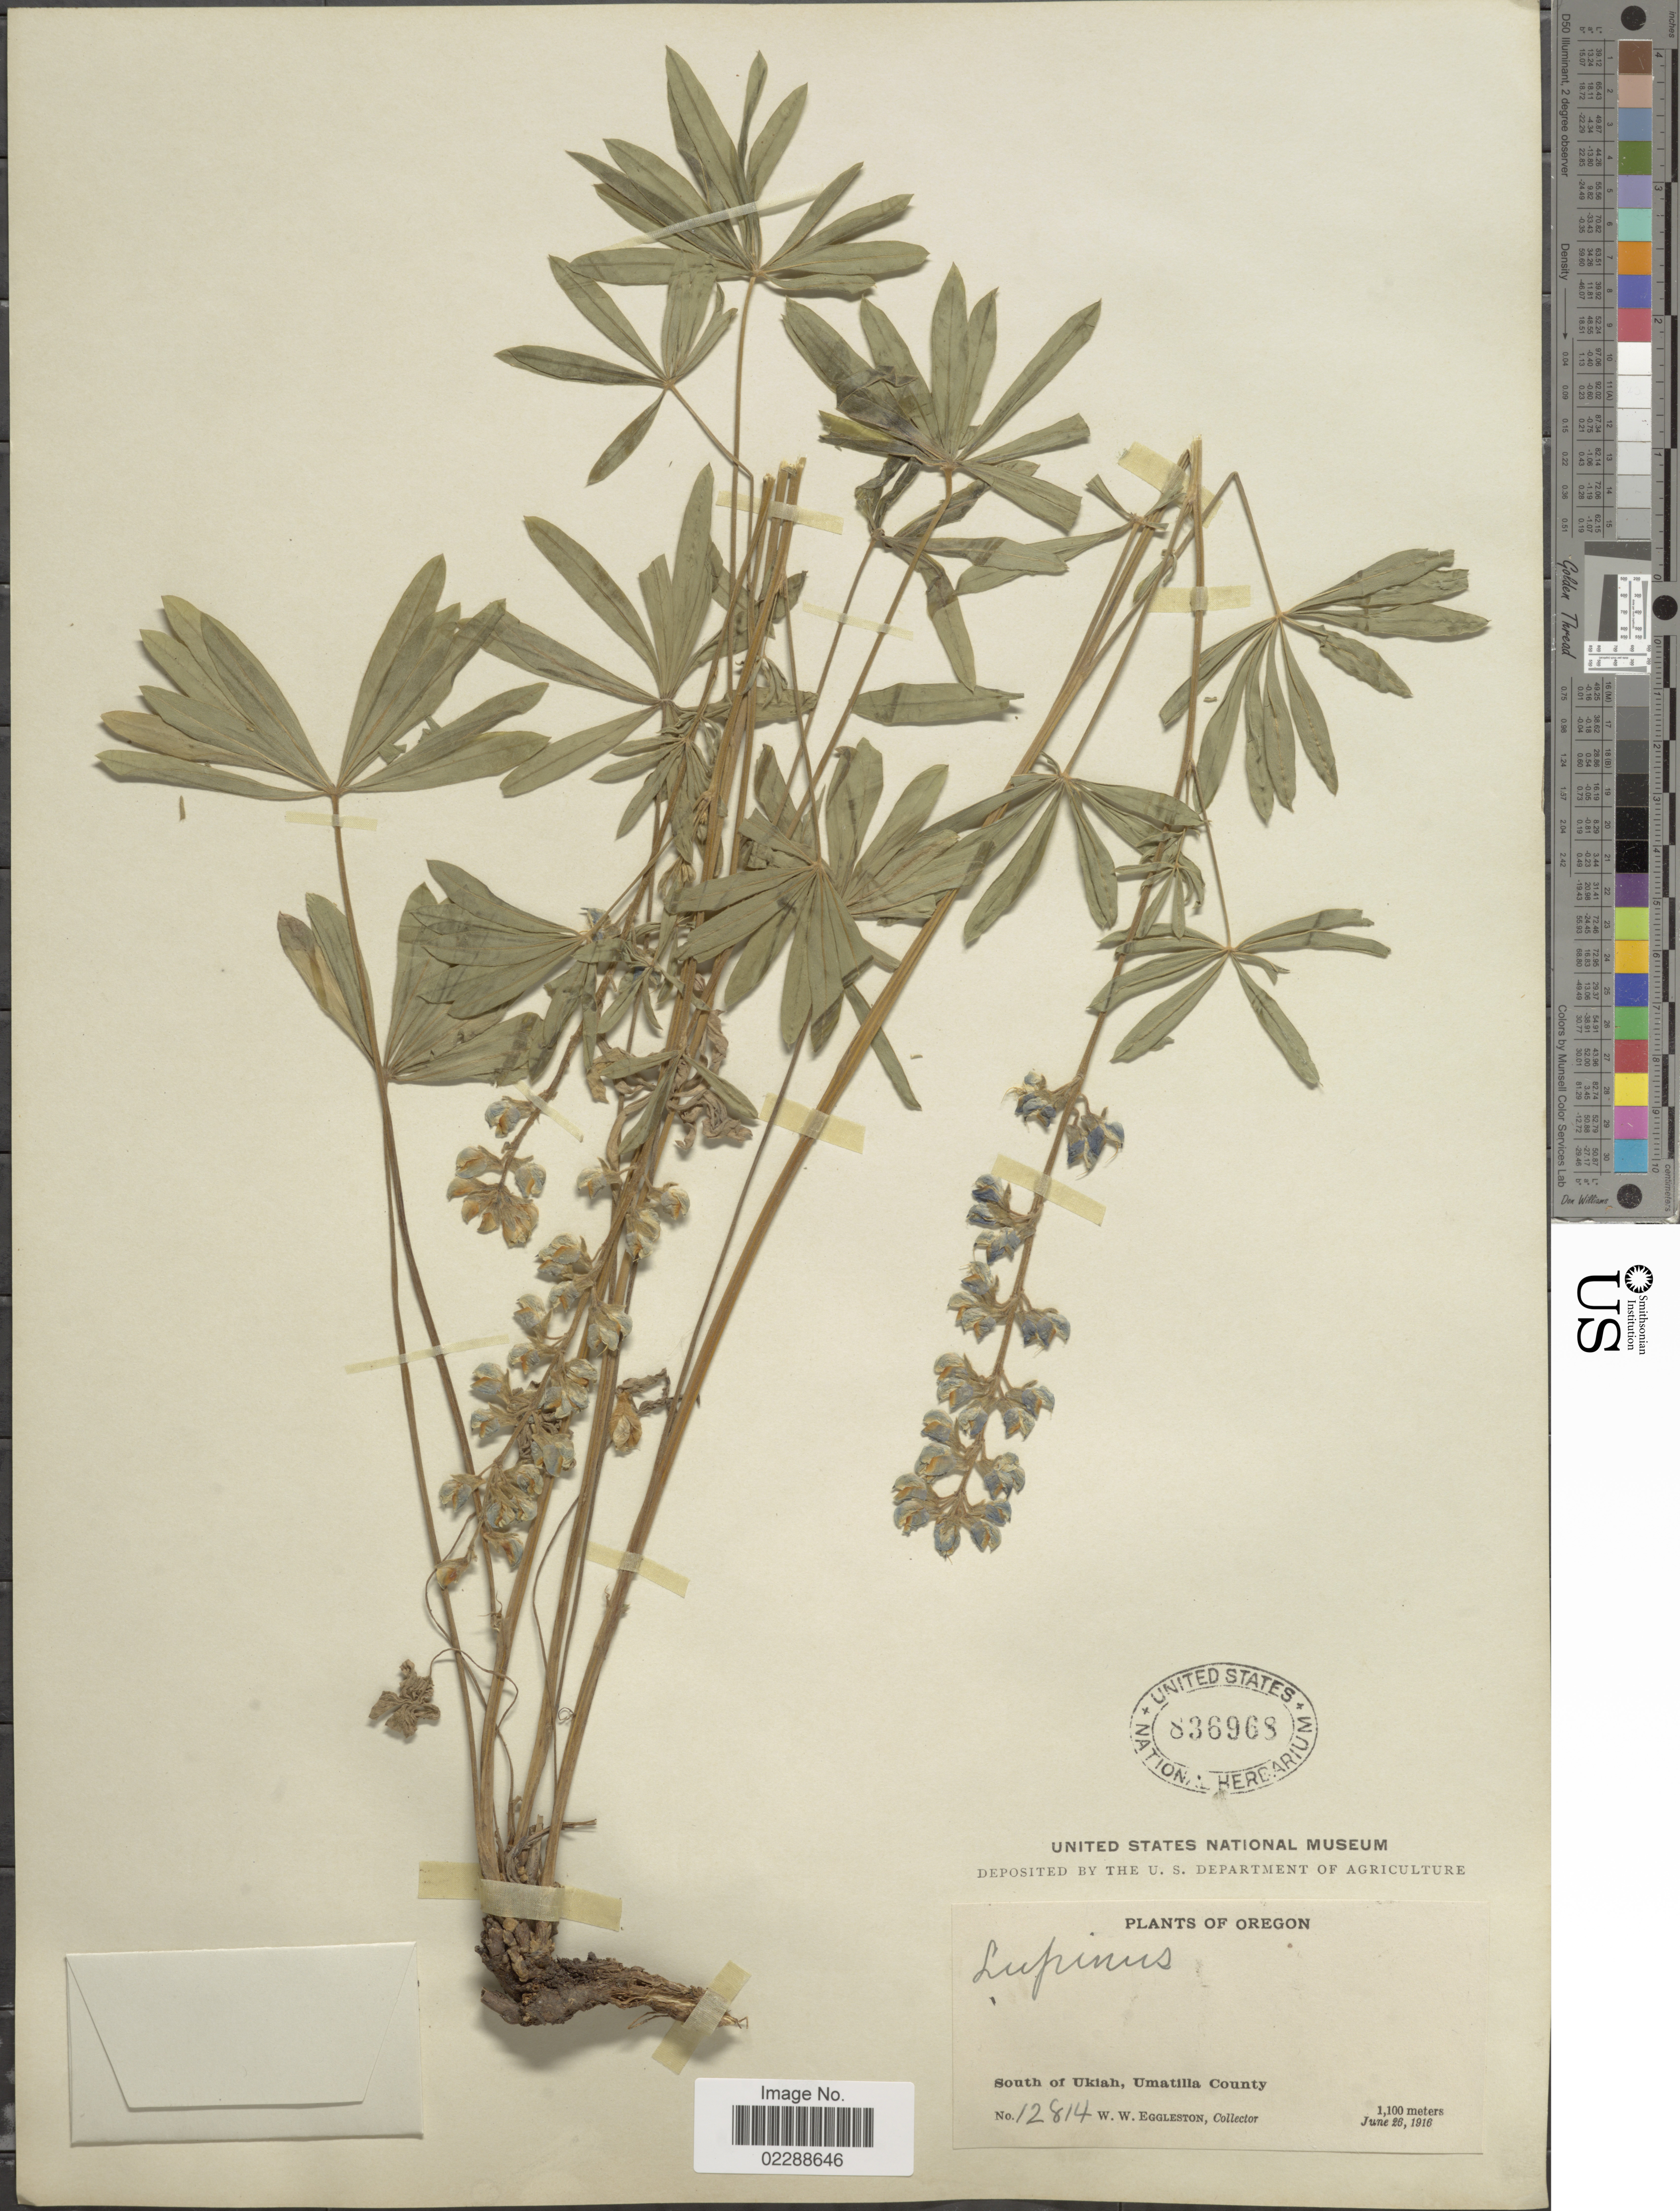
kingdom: Plantae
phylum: Tracheophyta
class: Magnoliopsida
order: Fabales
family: Fabaceae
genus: Lupinus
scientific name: Lupinus sp.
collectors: W. W. Eggleston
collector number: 12814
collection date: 1916-06-26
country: United States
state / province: Oregon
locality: South of Ukiah, Umatilla County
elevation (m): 1100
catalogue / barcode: US 836968